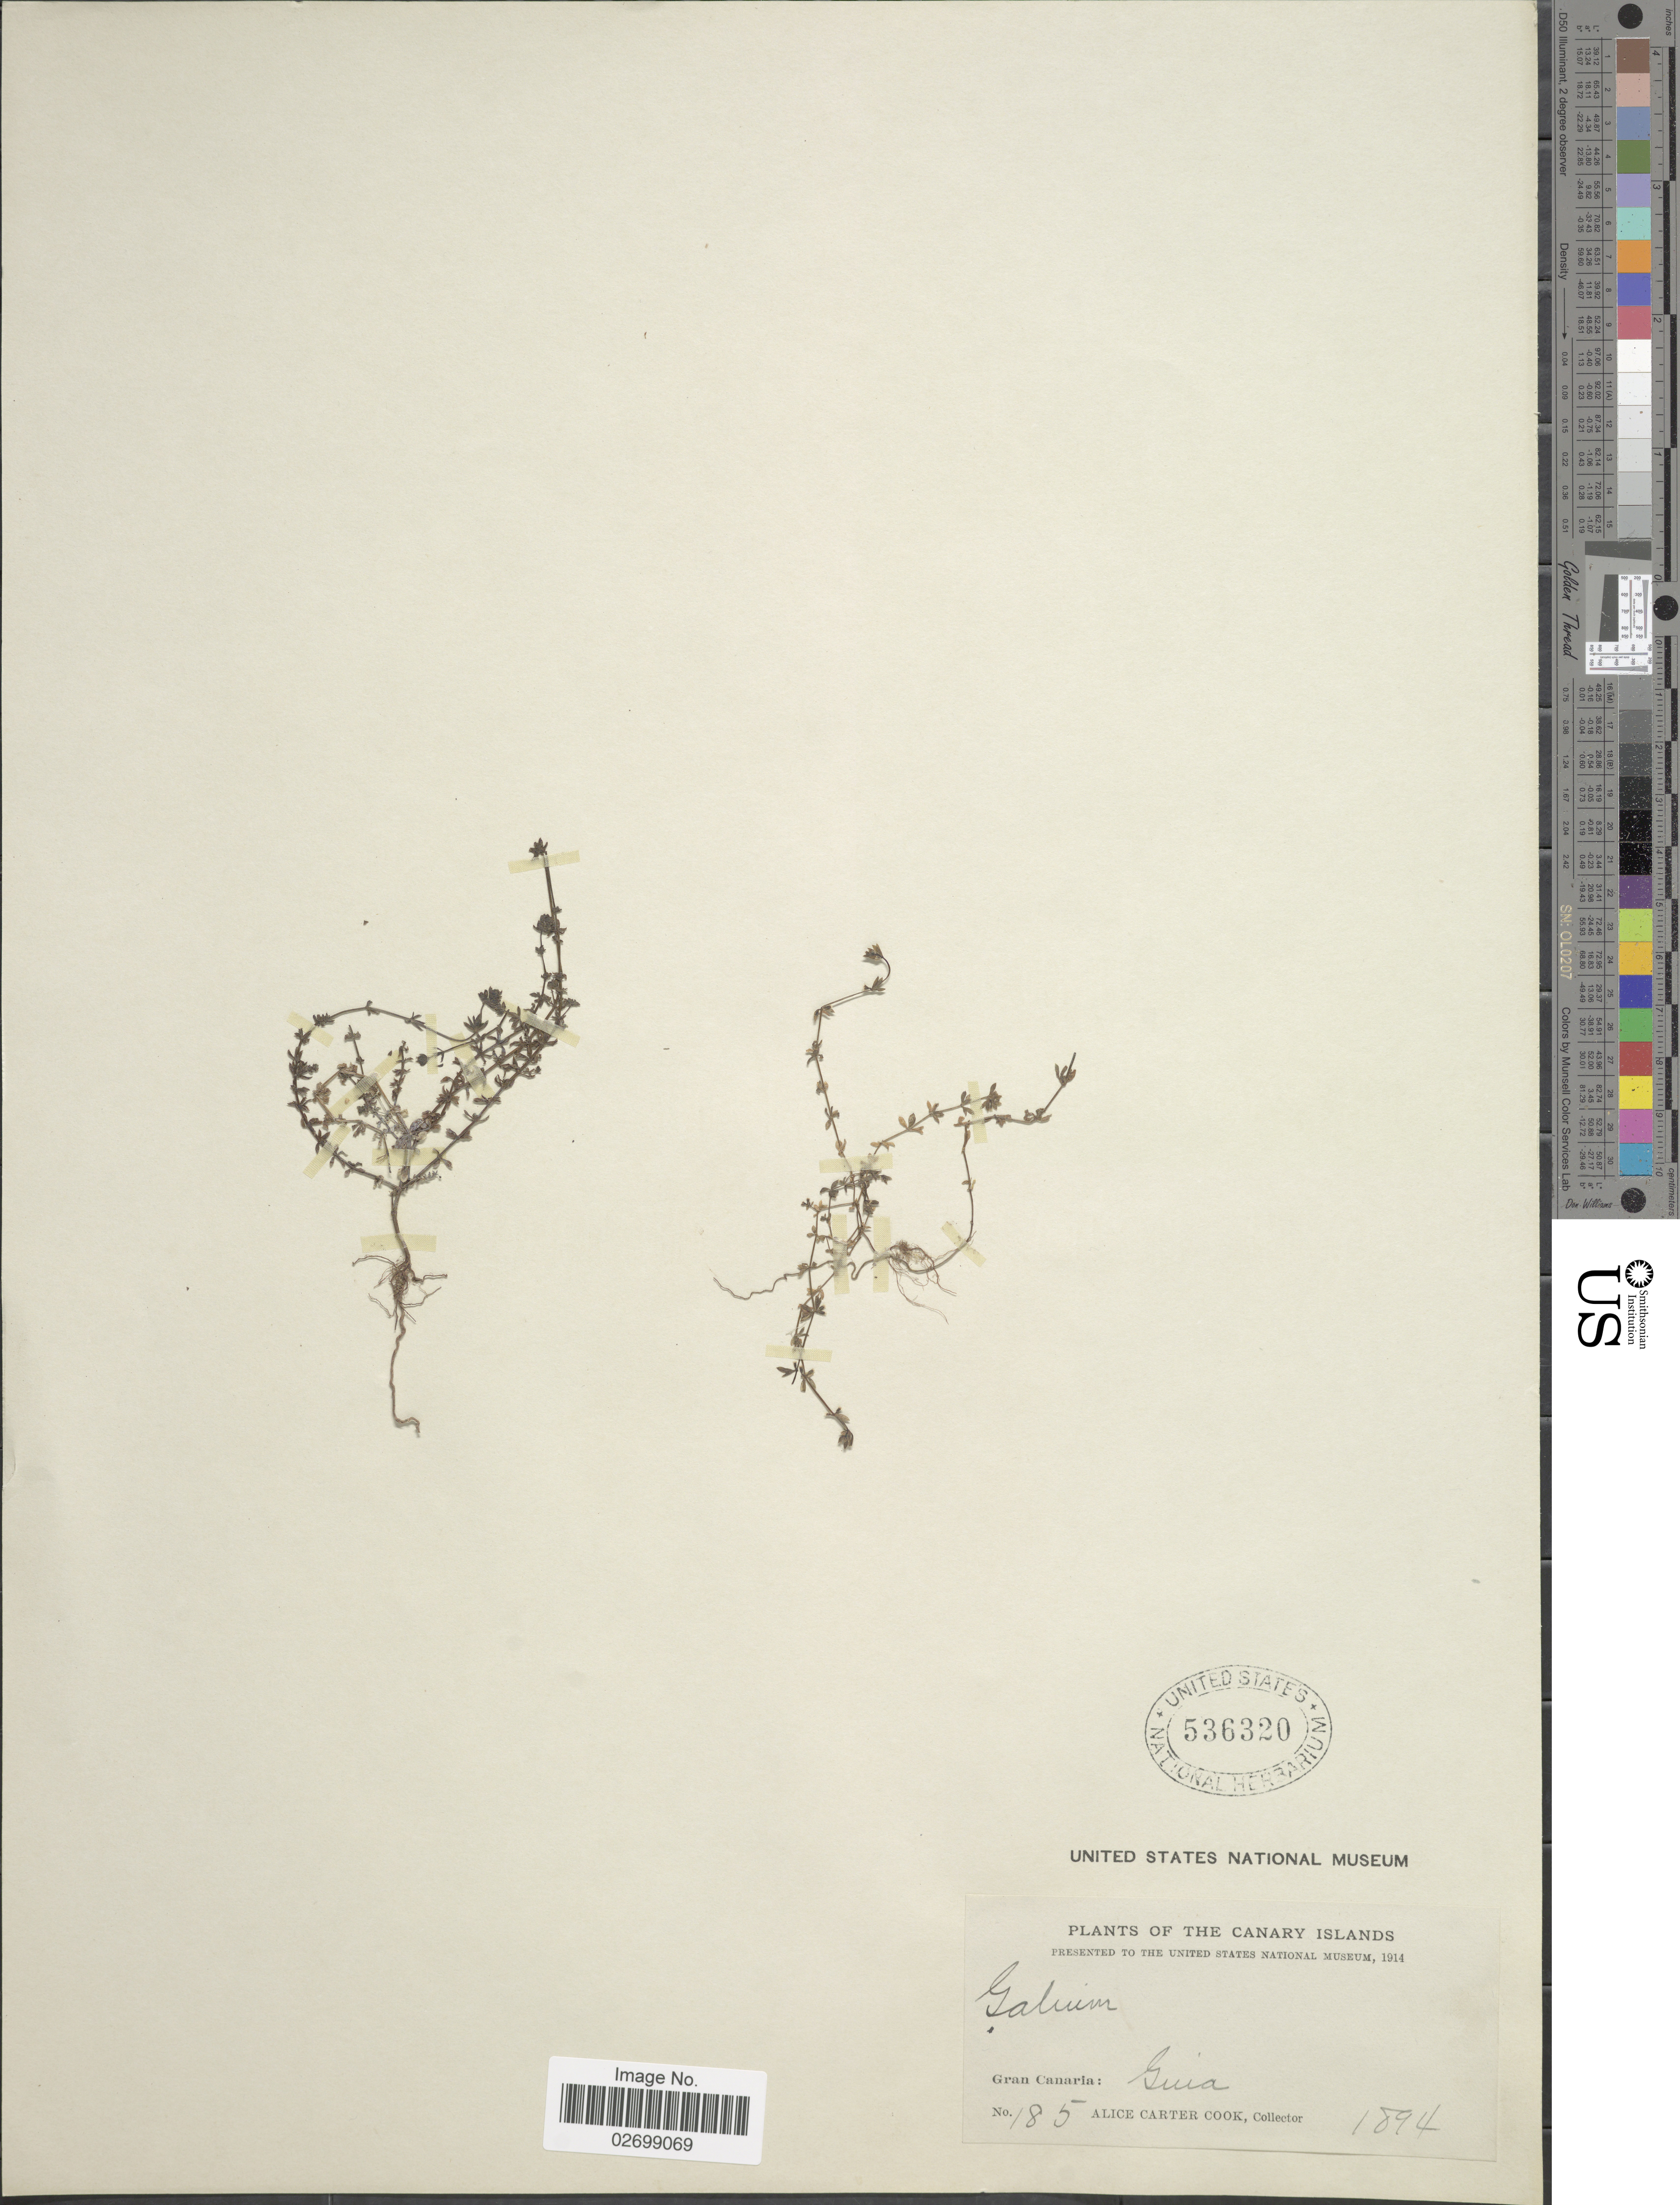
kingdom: Plantae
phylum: Tracheophyta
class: Magnoliopsida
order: Gentianales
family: Rubiaceae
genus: Galium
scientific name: Galium sp.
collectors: Alice C. Cook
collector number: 185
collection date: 1894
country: Spain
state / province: Canarias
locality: Canary Islands, Gran Canaria: Suia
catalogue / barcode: US 536320